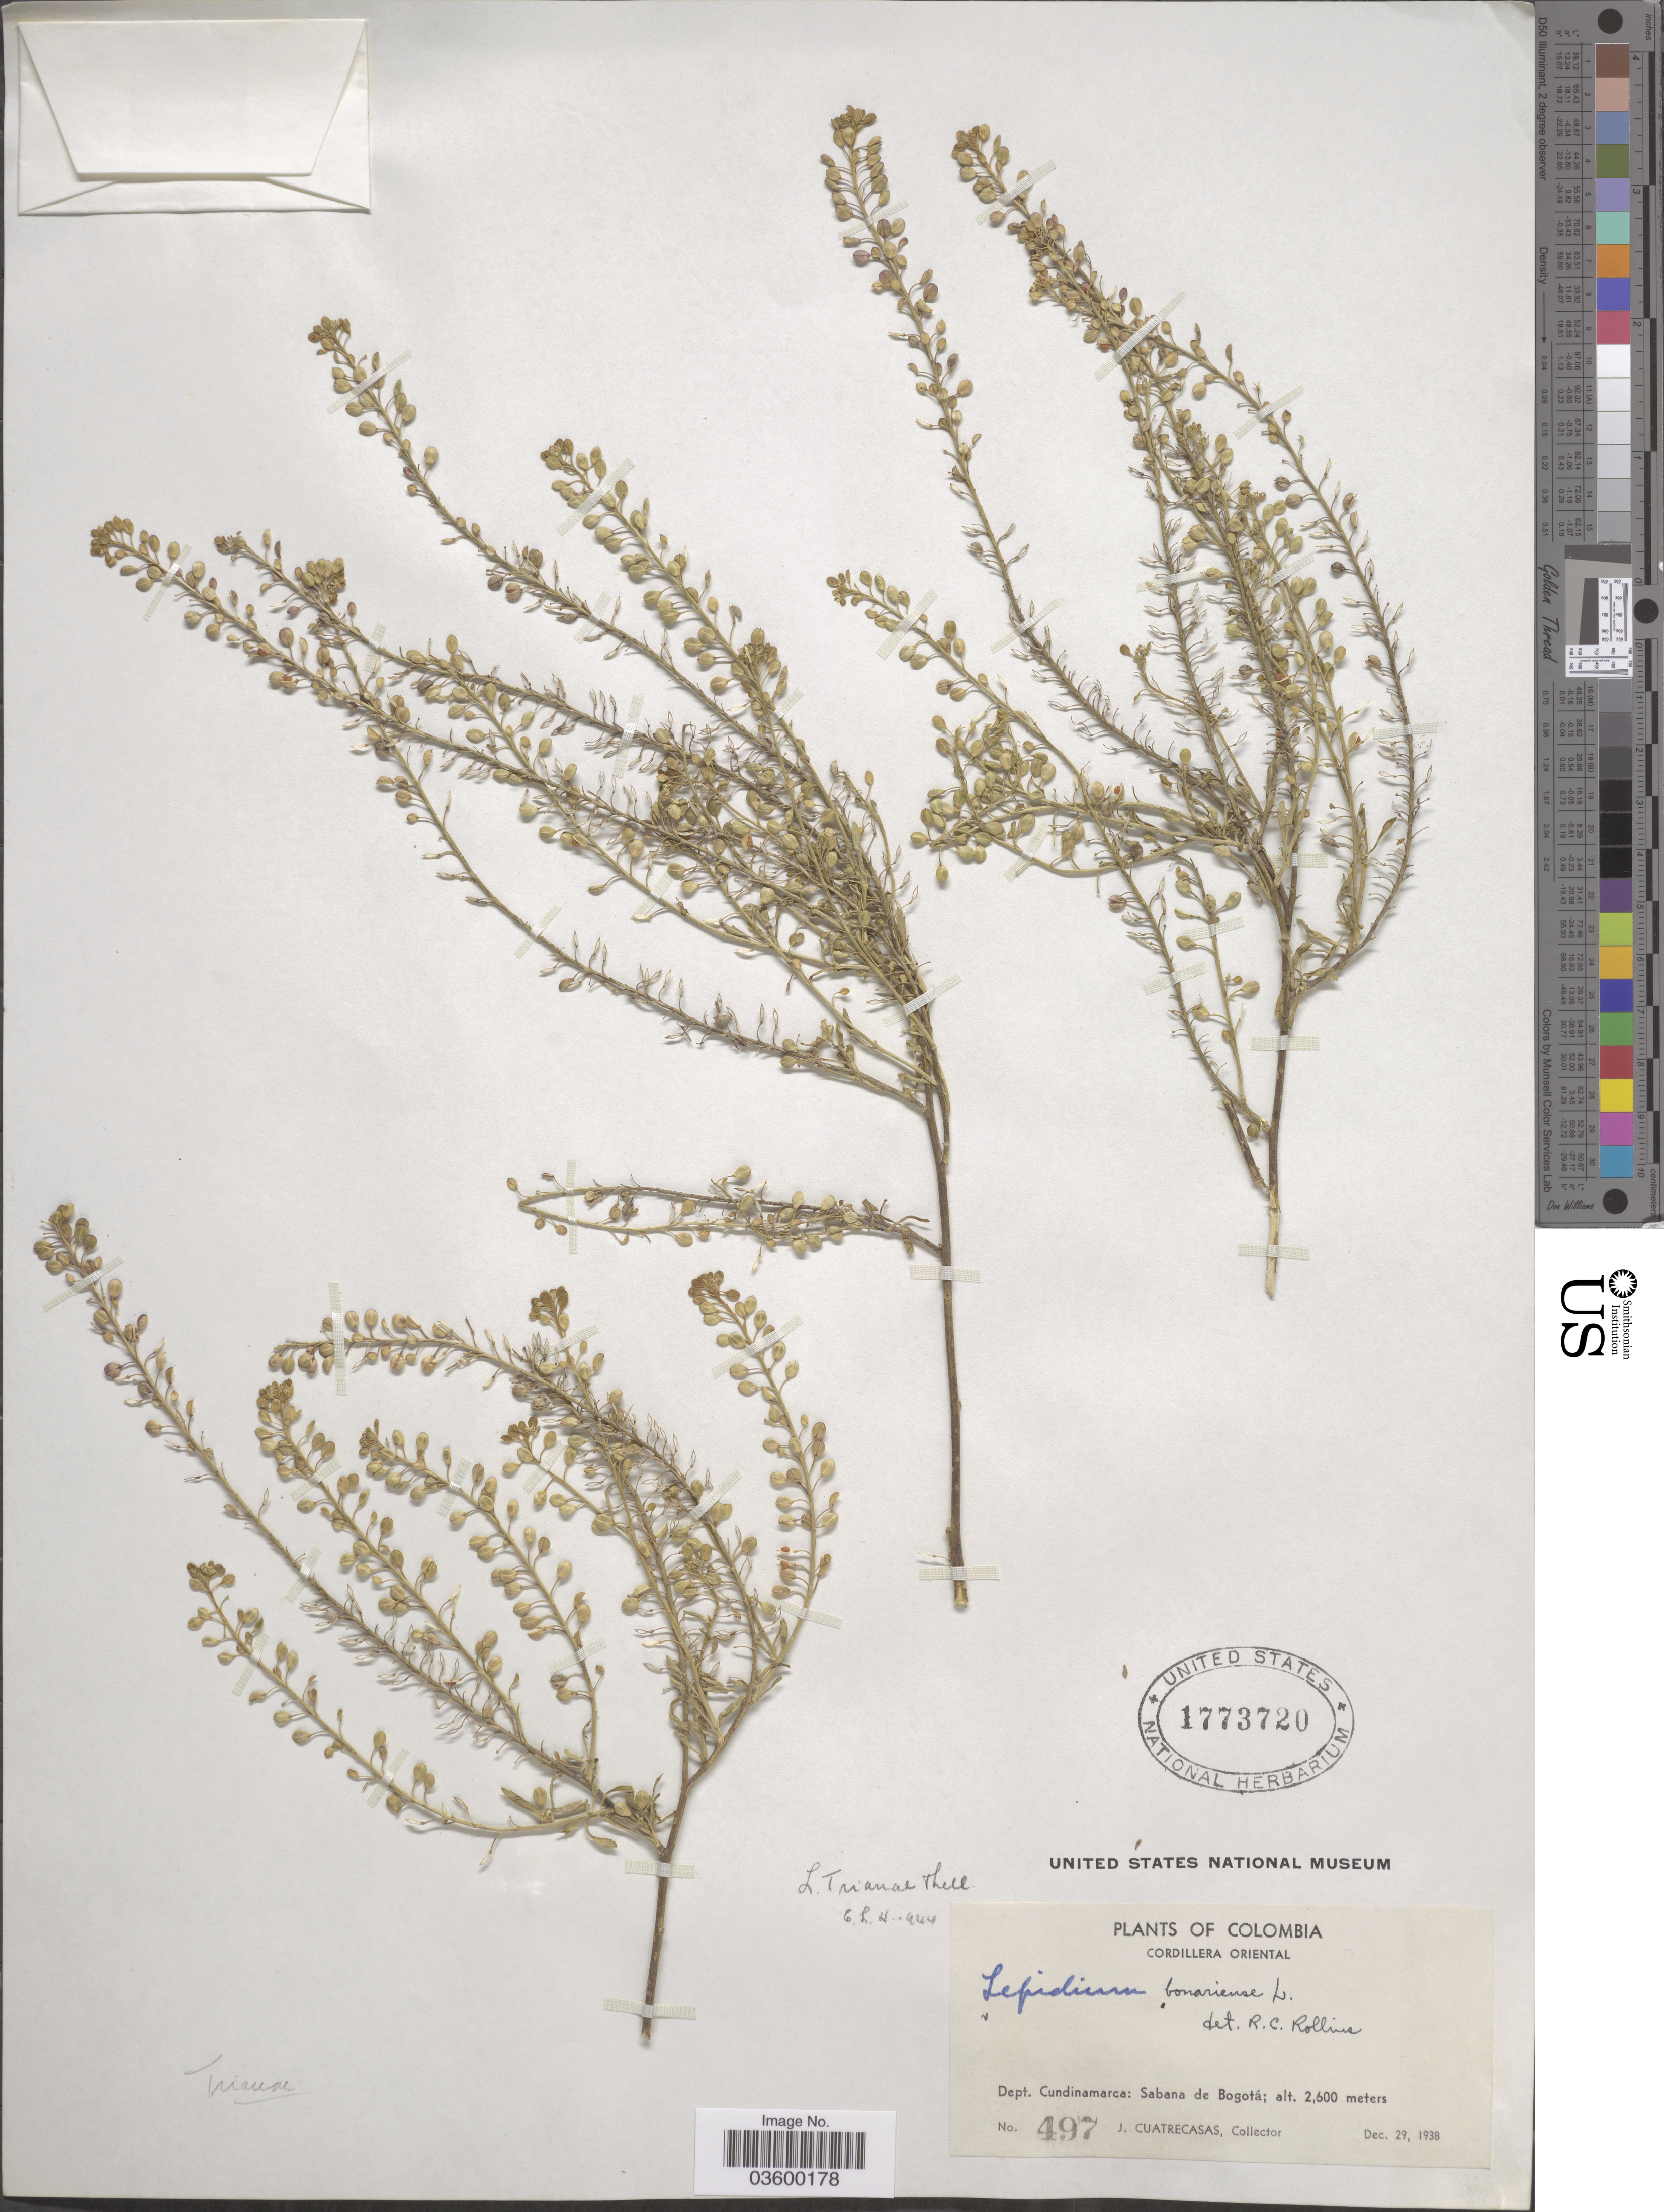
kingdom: Plantae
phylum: Tracheophyta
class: Magnoliopsida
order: Brassicales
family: Brassicaceae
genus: Lepidium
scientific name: Lepidium trianae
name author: Thell.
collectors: J. Cuatrecasas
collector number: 497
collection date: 1938-12-29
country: Colombia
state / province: Cundinamarca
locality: Cordillera Oriental. Dept. Cundinamarca: Sabana de Bogotá.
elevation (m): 2600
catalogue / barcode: US 1773720